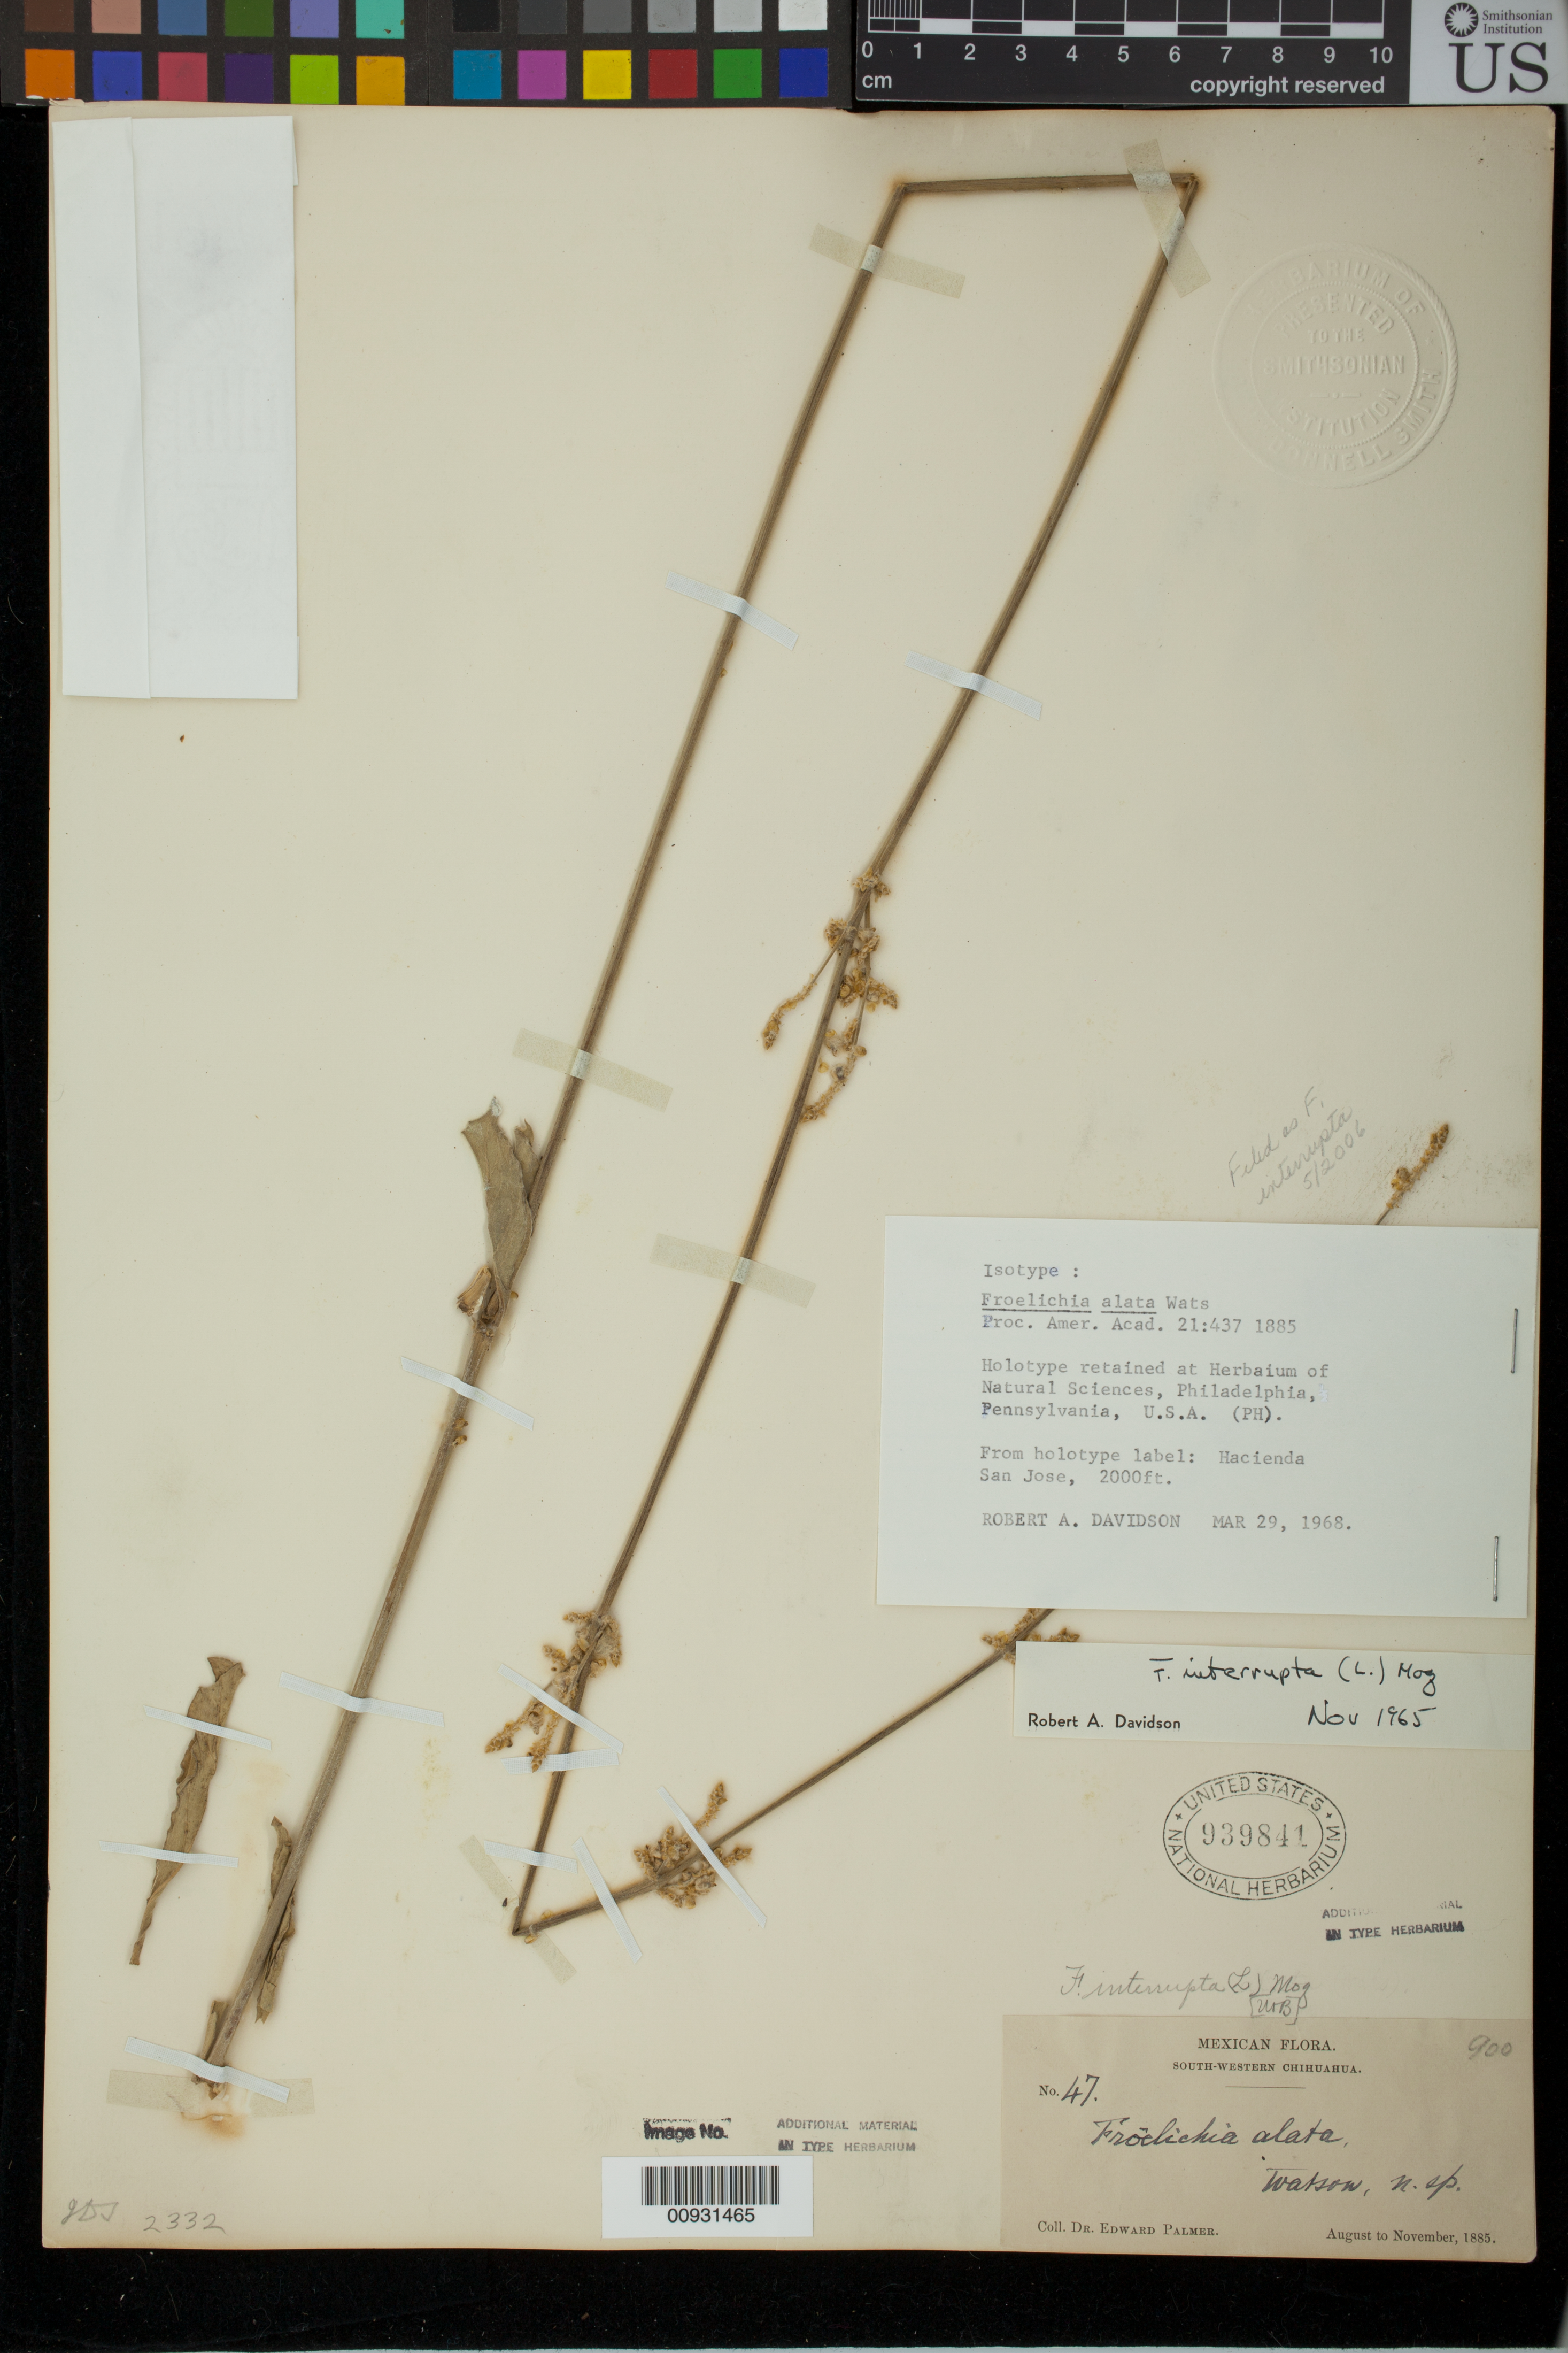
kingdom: Plantae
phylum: Tracheophyta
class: Magnoliopsida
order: Caryophyllales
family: Amaranthaceae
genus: Froelichia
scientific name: Froelichia alata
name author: S. Watson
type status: Isotype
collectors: E. Palmer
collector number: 47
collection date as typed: Aug 1885 to -- Nov 1885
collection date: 1885-08/1885-11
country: Mexico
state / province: Chihuahua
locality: Hacienda San José.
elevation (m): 610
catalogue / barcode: US 939841